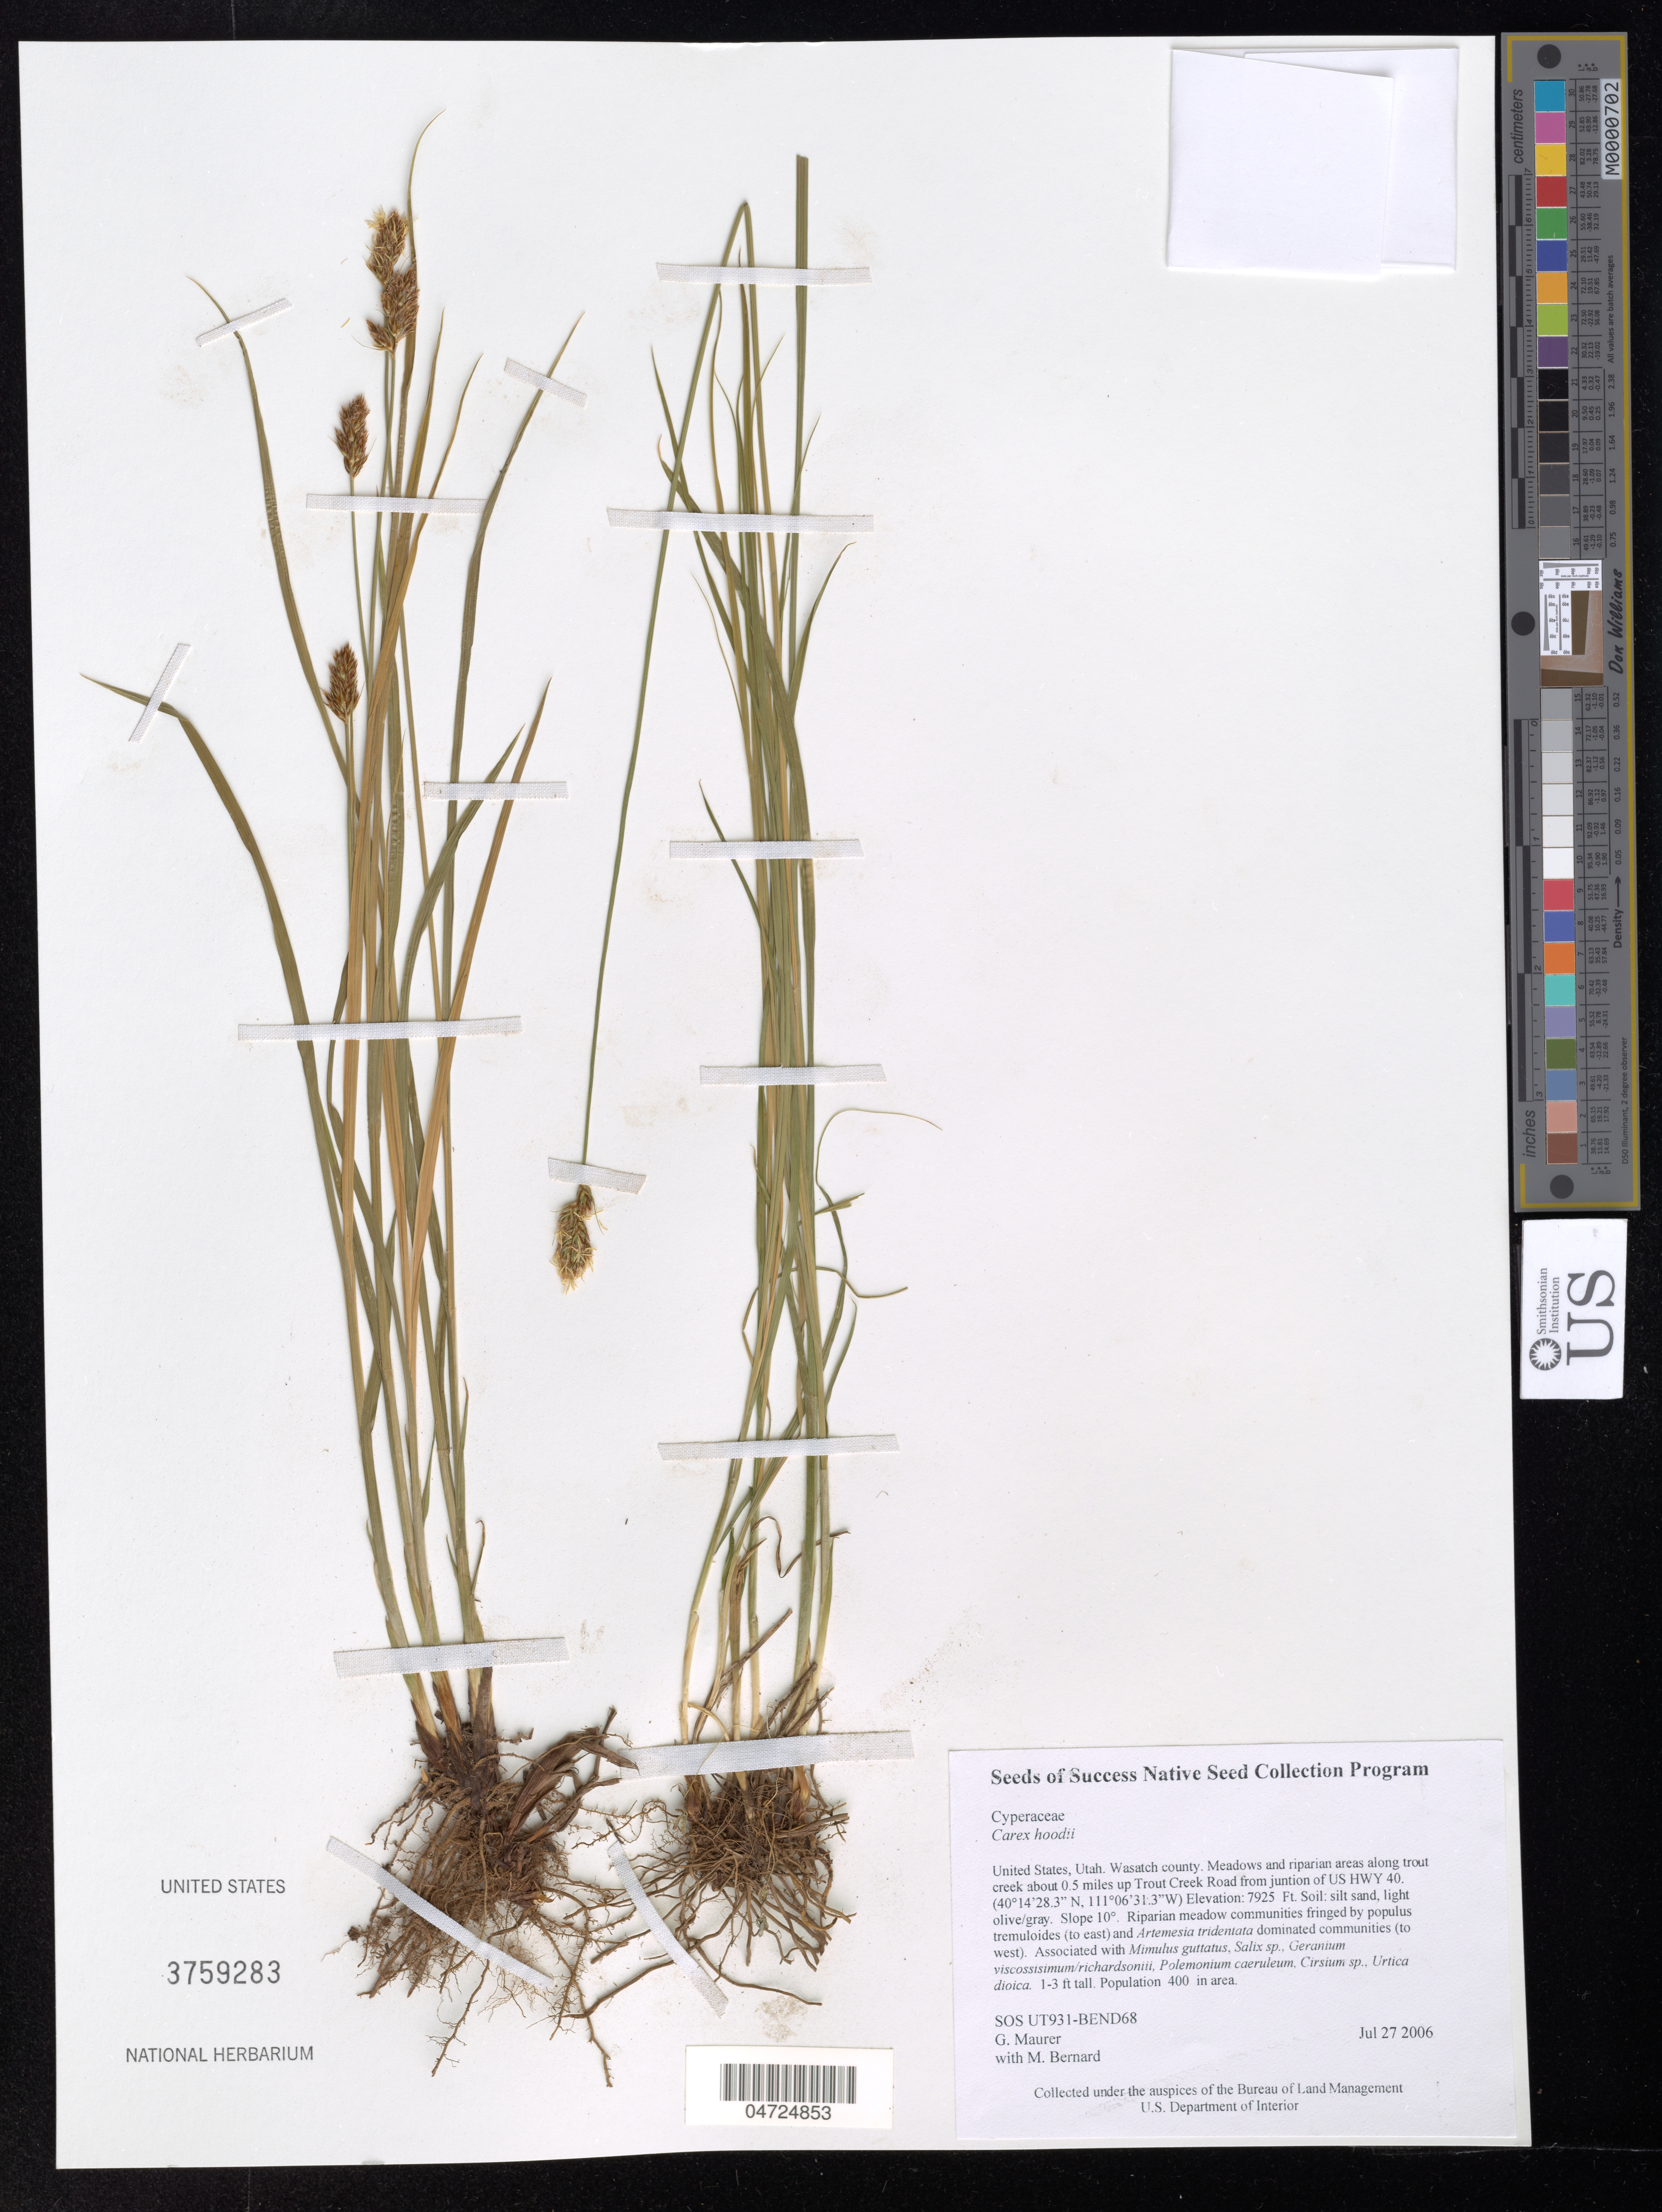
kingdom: Plantae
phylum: Tracheophyta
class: Liliopsida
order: Poales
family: Cyperaceae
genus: Carex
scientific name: Carex hoodii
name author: Boott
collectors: G. Maurer & M. Bernard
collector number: SOS UT931-BEND68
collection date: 2006-07-27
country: United States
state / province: Utah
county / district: Wasatch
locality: Wasatch county. Meadows and riparian areas along trout creek about 0.5 miles up Trout Creek Road from juntion of US HWY 40.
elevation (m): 2416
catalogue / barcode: US 3759283